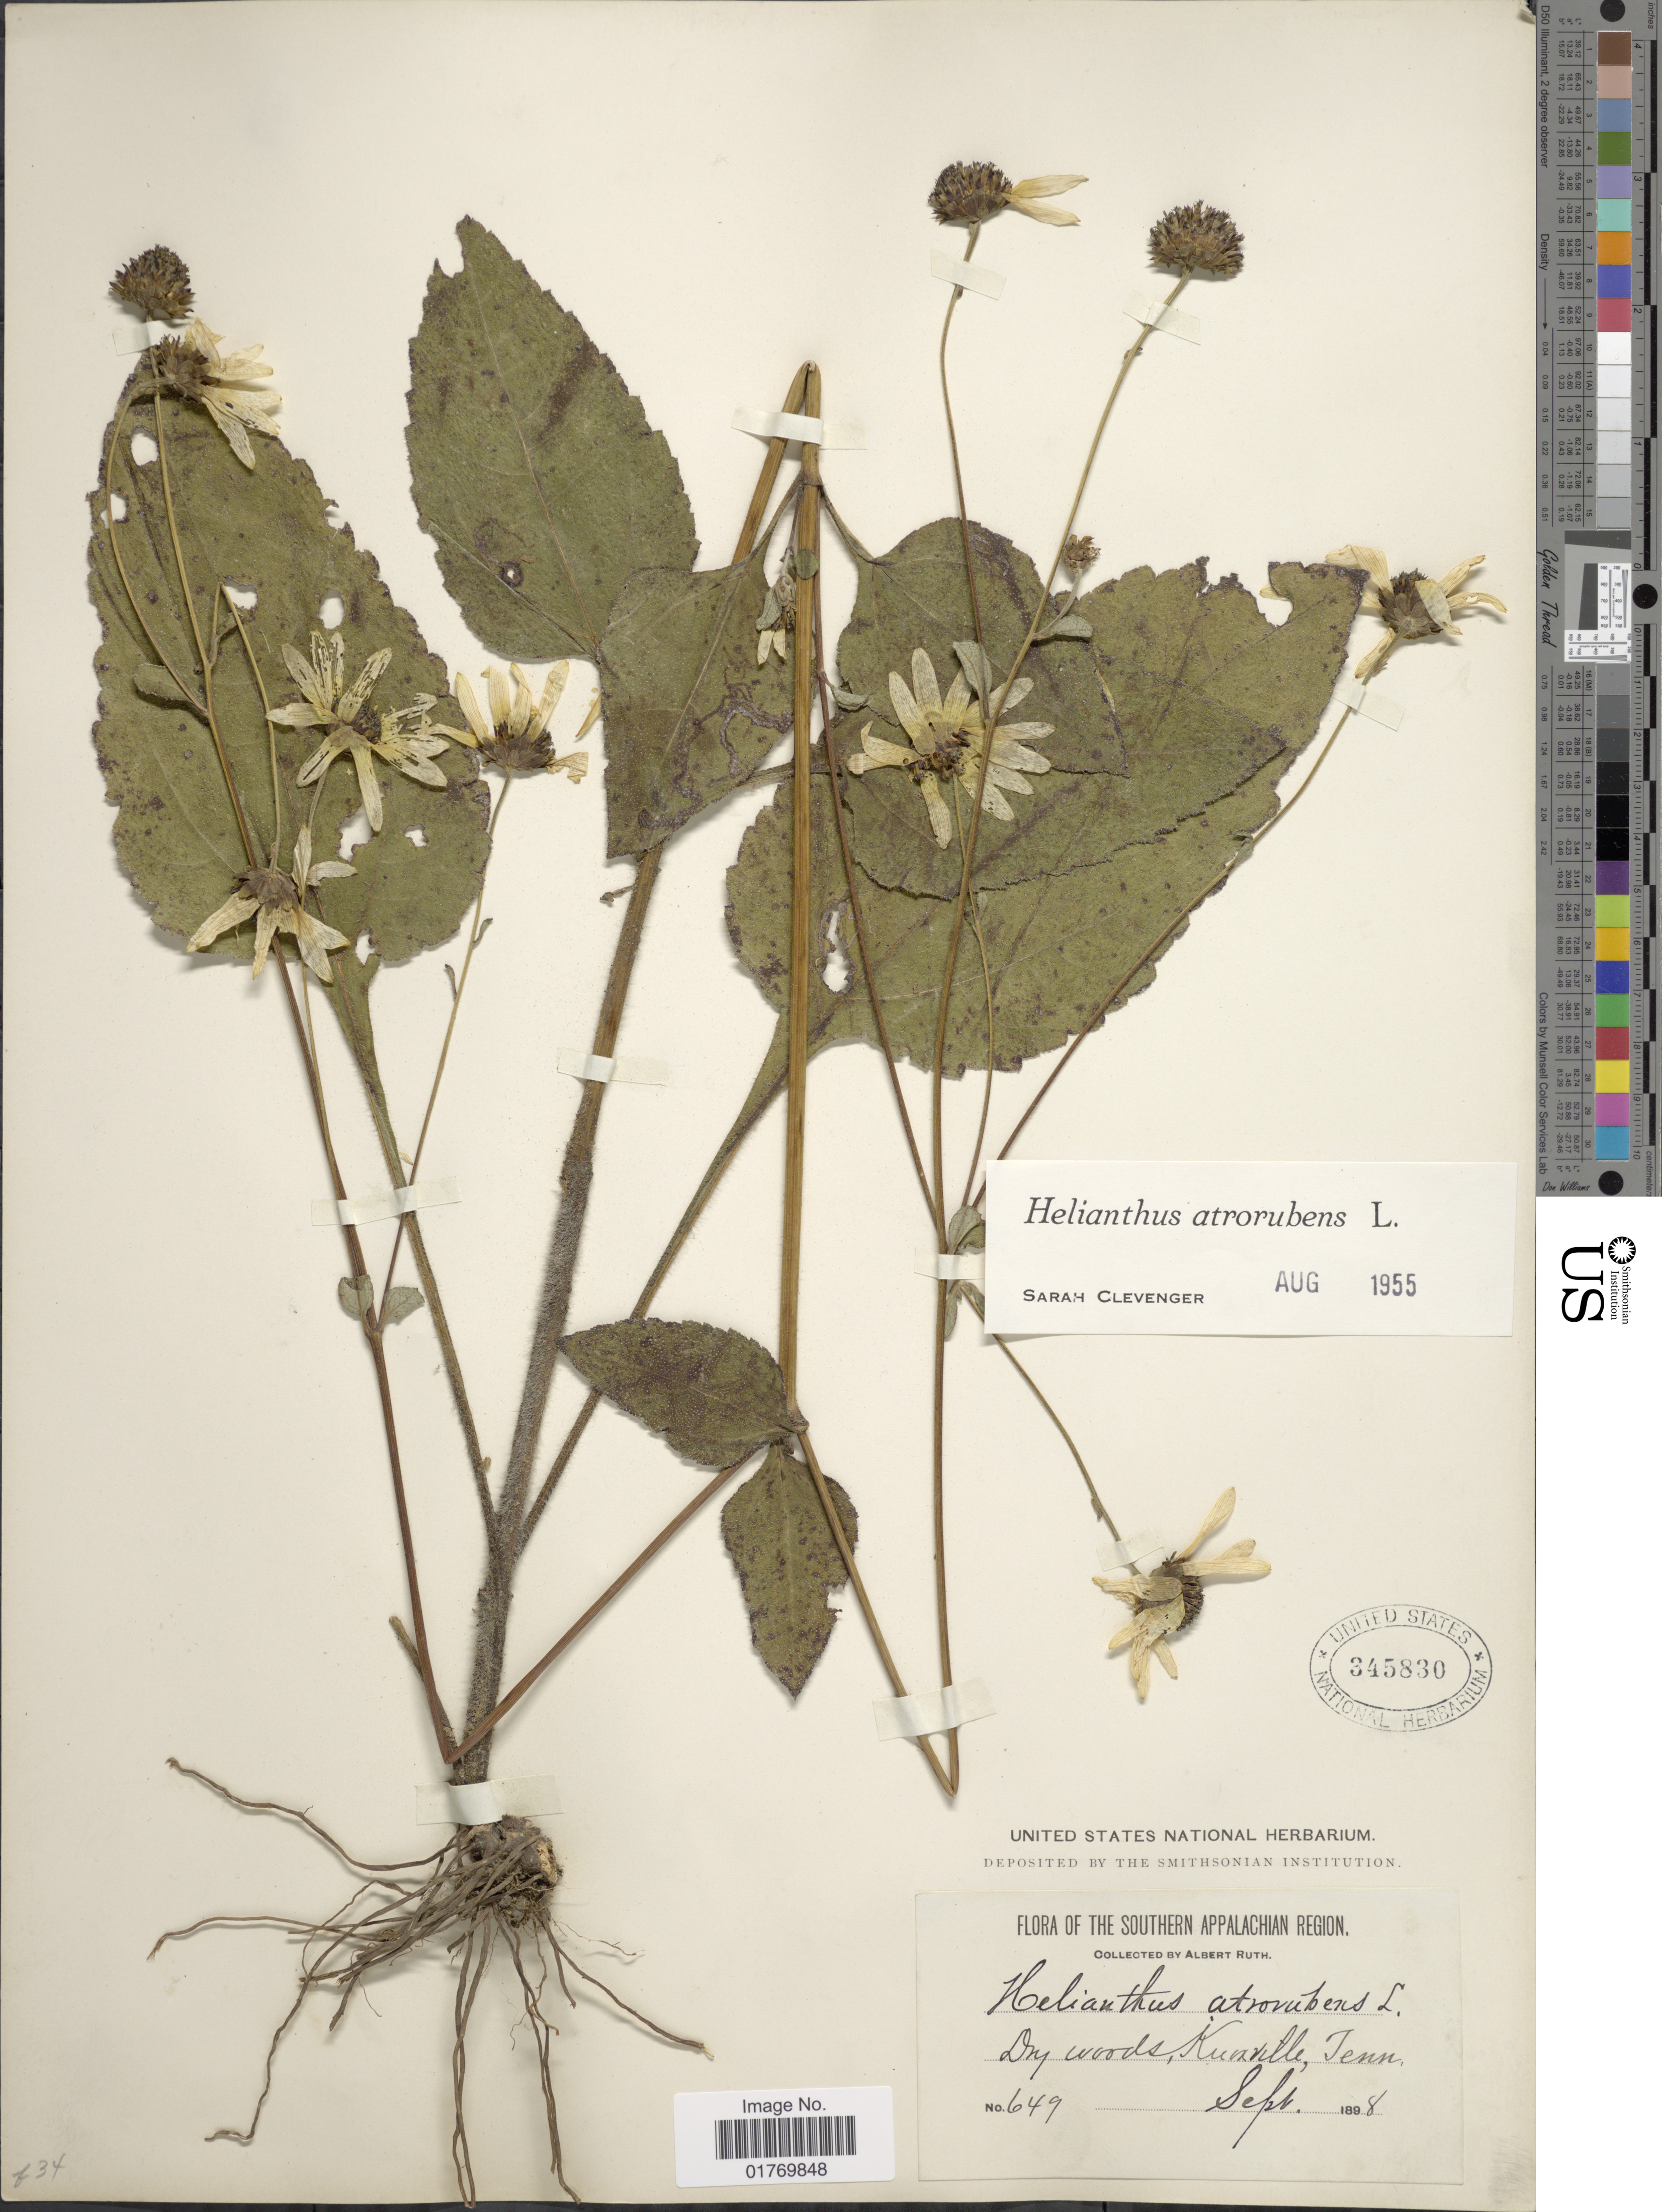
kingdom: Plantae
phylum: Tracheophyta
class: Magnoliopsida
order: Asterales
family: Asteraceae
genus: Helianthus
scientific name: Helianthus atrorubens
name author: L.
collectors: A. Ruth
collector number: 649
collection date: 1898-09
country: United States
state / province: Tennessee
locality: The Southern Appalachian Region, Dry woods, Kuneville, Tenn.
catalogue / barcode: US 345830